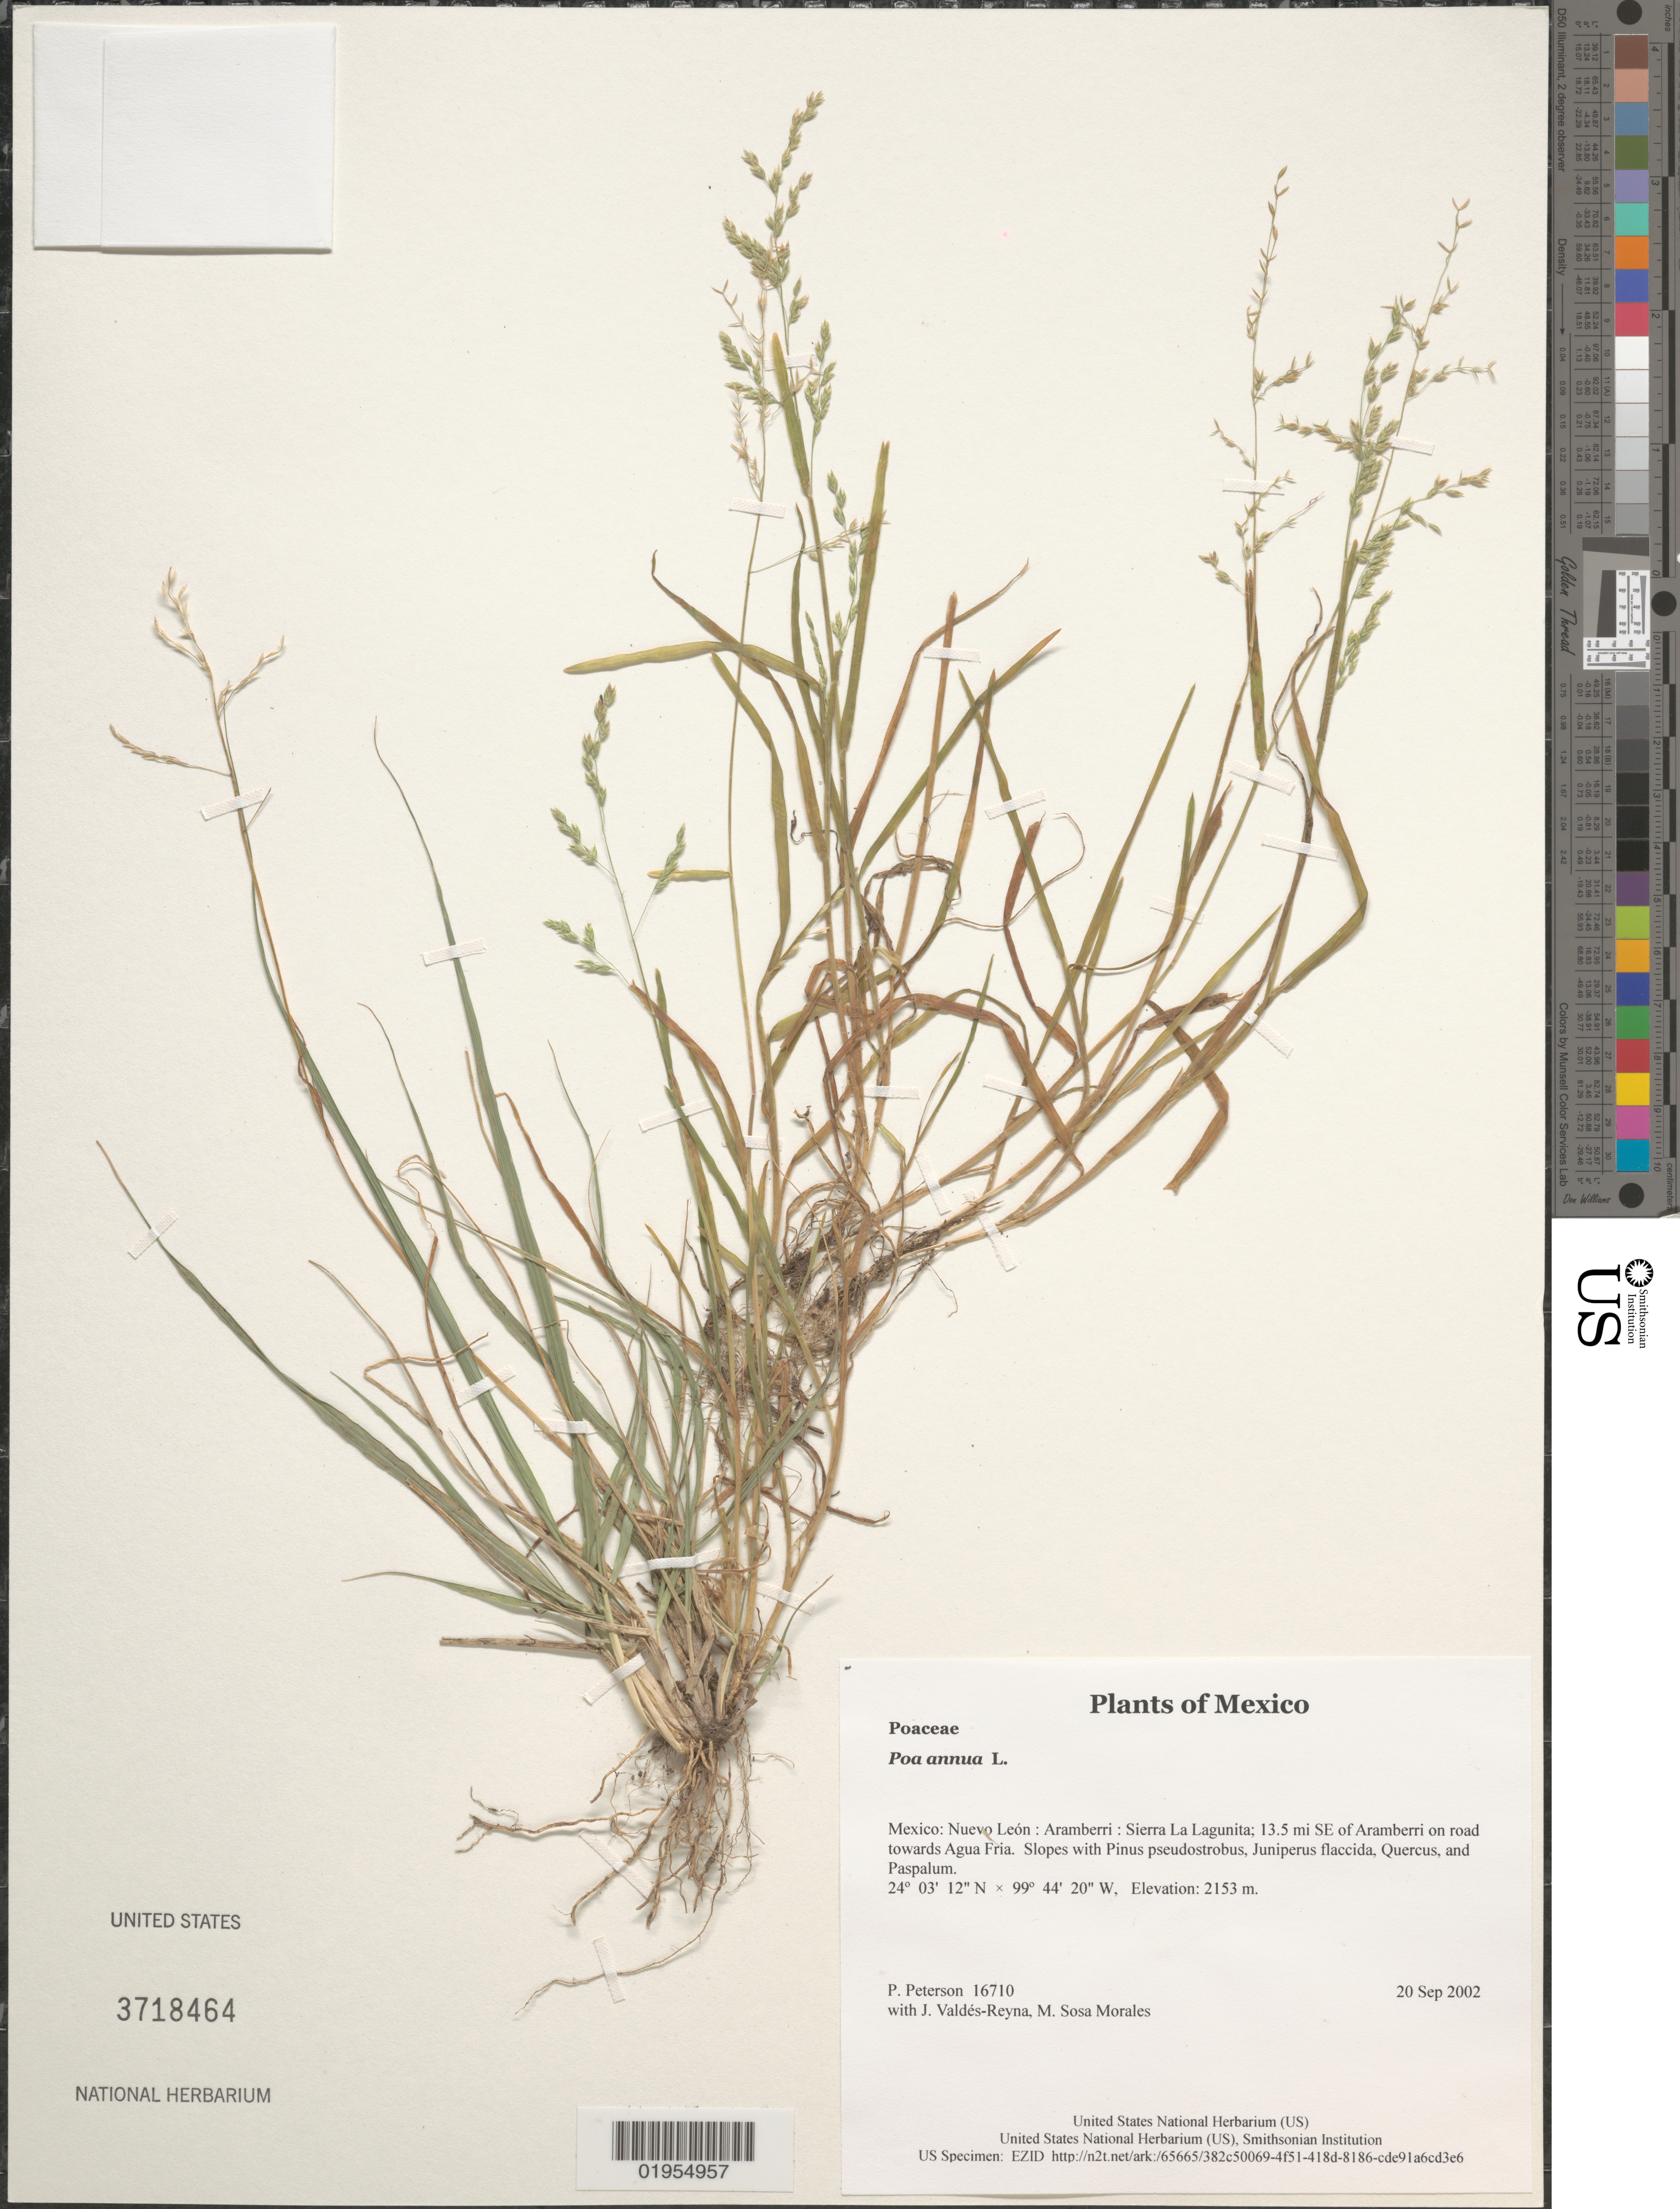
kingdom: Plantae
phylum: Tracheophyta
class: Liliopsida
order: Poales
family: Poaceae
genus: Poa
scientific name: Poa annua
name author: L.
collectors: P. M. Peterson, J. Valdés-Reyna & M. Sosa Morales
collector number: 16710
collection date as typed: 20 Sep 2002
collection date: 2002-09-20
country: Mexico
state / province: Nuevo León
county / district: Aramberri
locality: Sierra La Lagunita; 13.5 mi SE of Aramberri on road towards Agua Fria. Slopes with Pinus pseudostrobus, Juniperus flaccida, Quercus, and Paspalum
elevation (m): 2153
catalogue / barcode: US 3718464